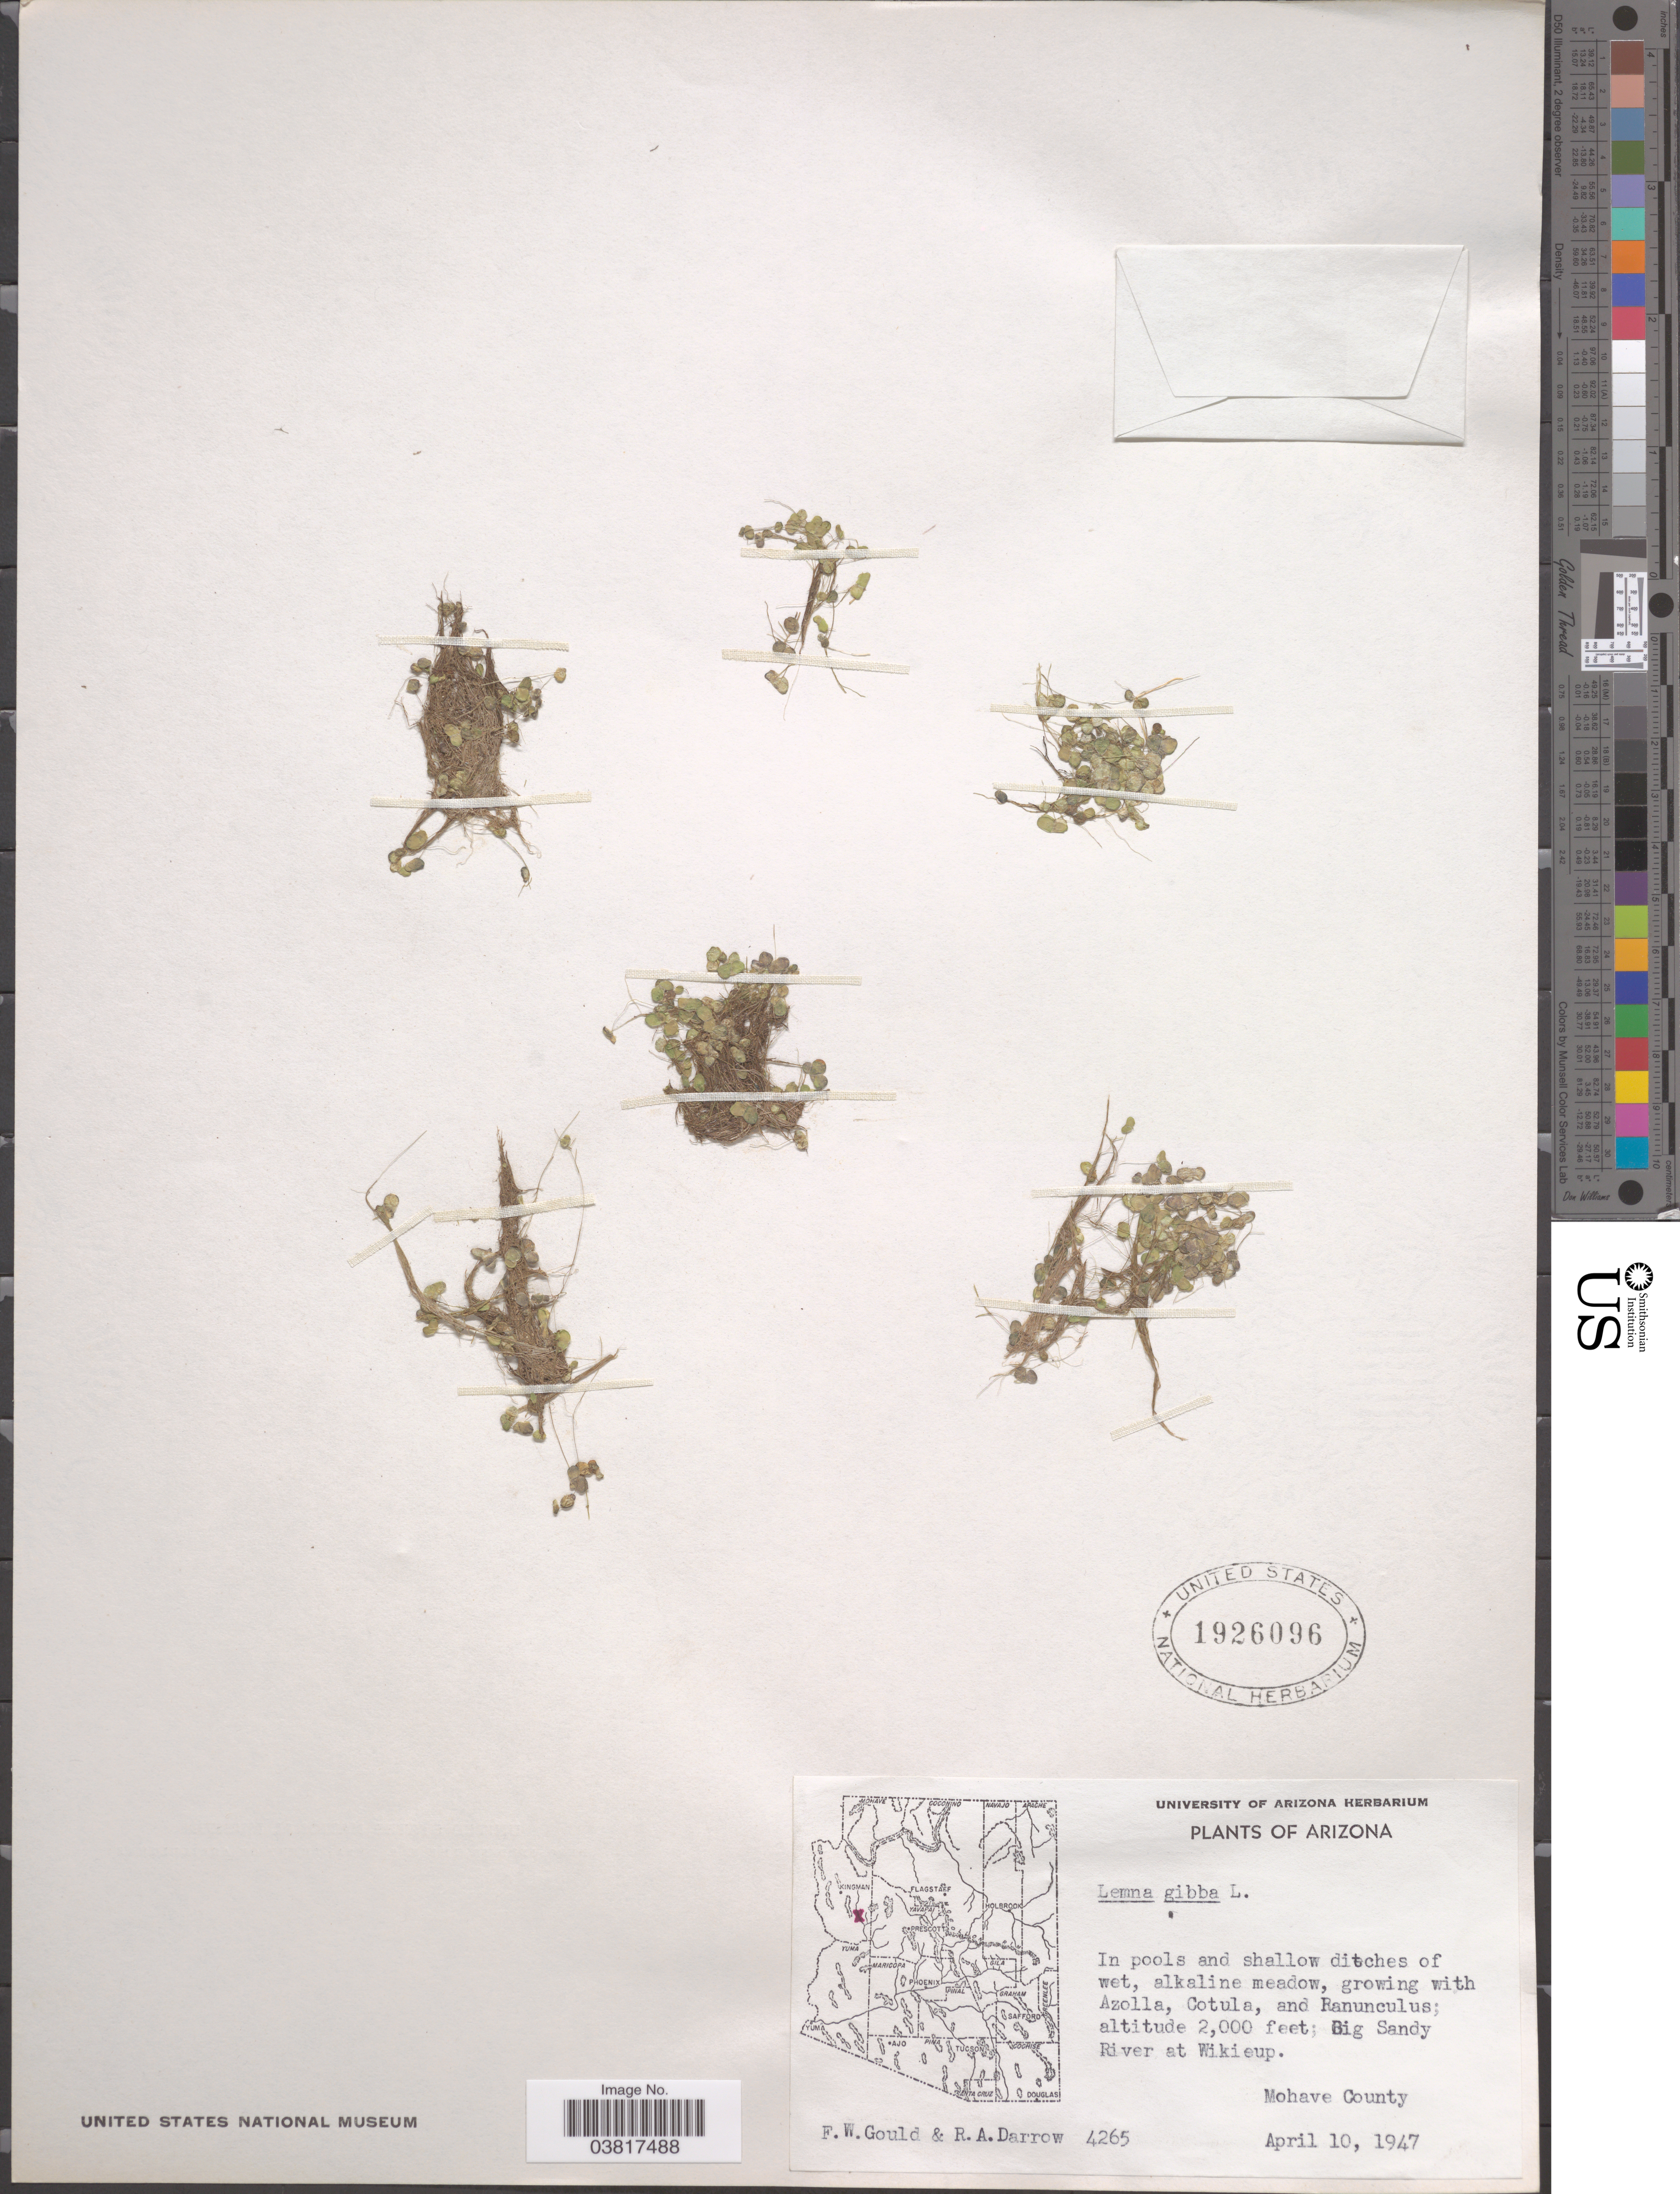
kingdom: Plantae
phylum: Tracheophyta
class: Liliopsida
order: Alismatales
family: Araceae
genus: Lemna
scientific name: Lemna gibba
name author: L.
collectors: F. W. Gould & R. A. Darrow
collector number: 4265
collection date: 1947-04-10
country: United States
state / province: Arizona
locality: Big Sandy River at Wikieup. Mohave County.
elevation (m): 610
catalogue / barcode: US 1926096